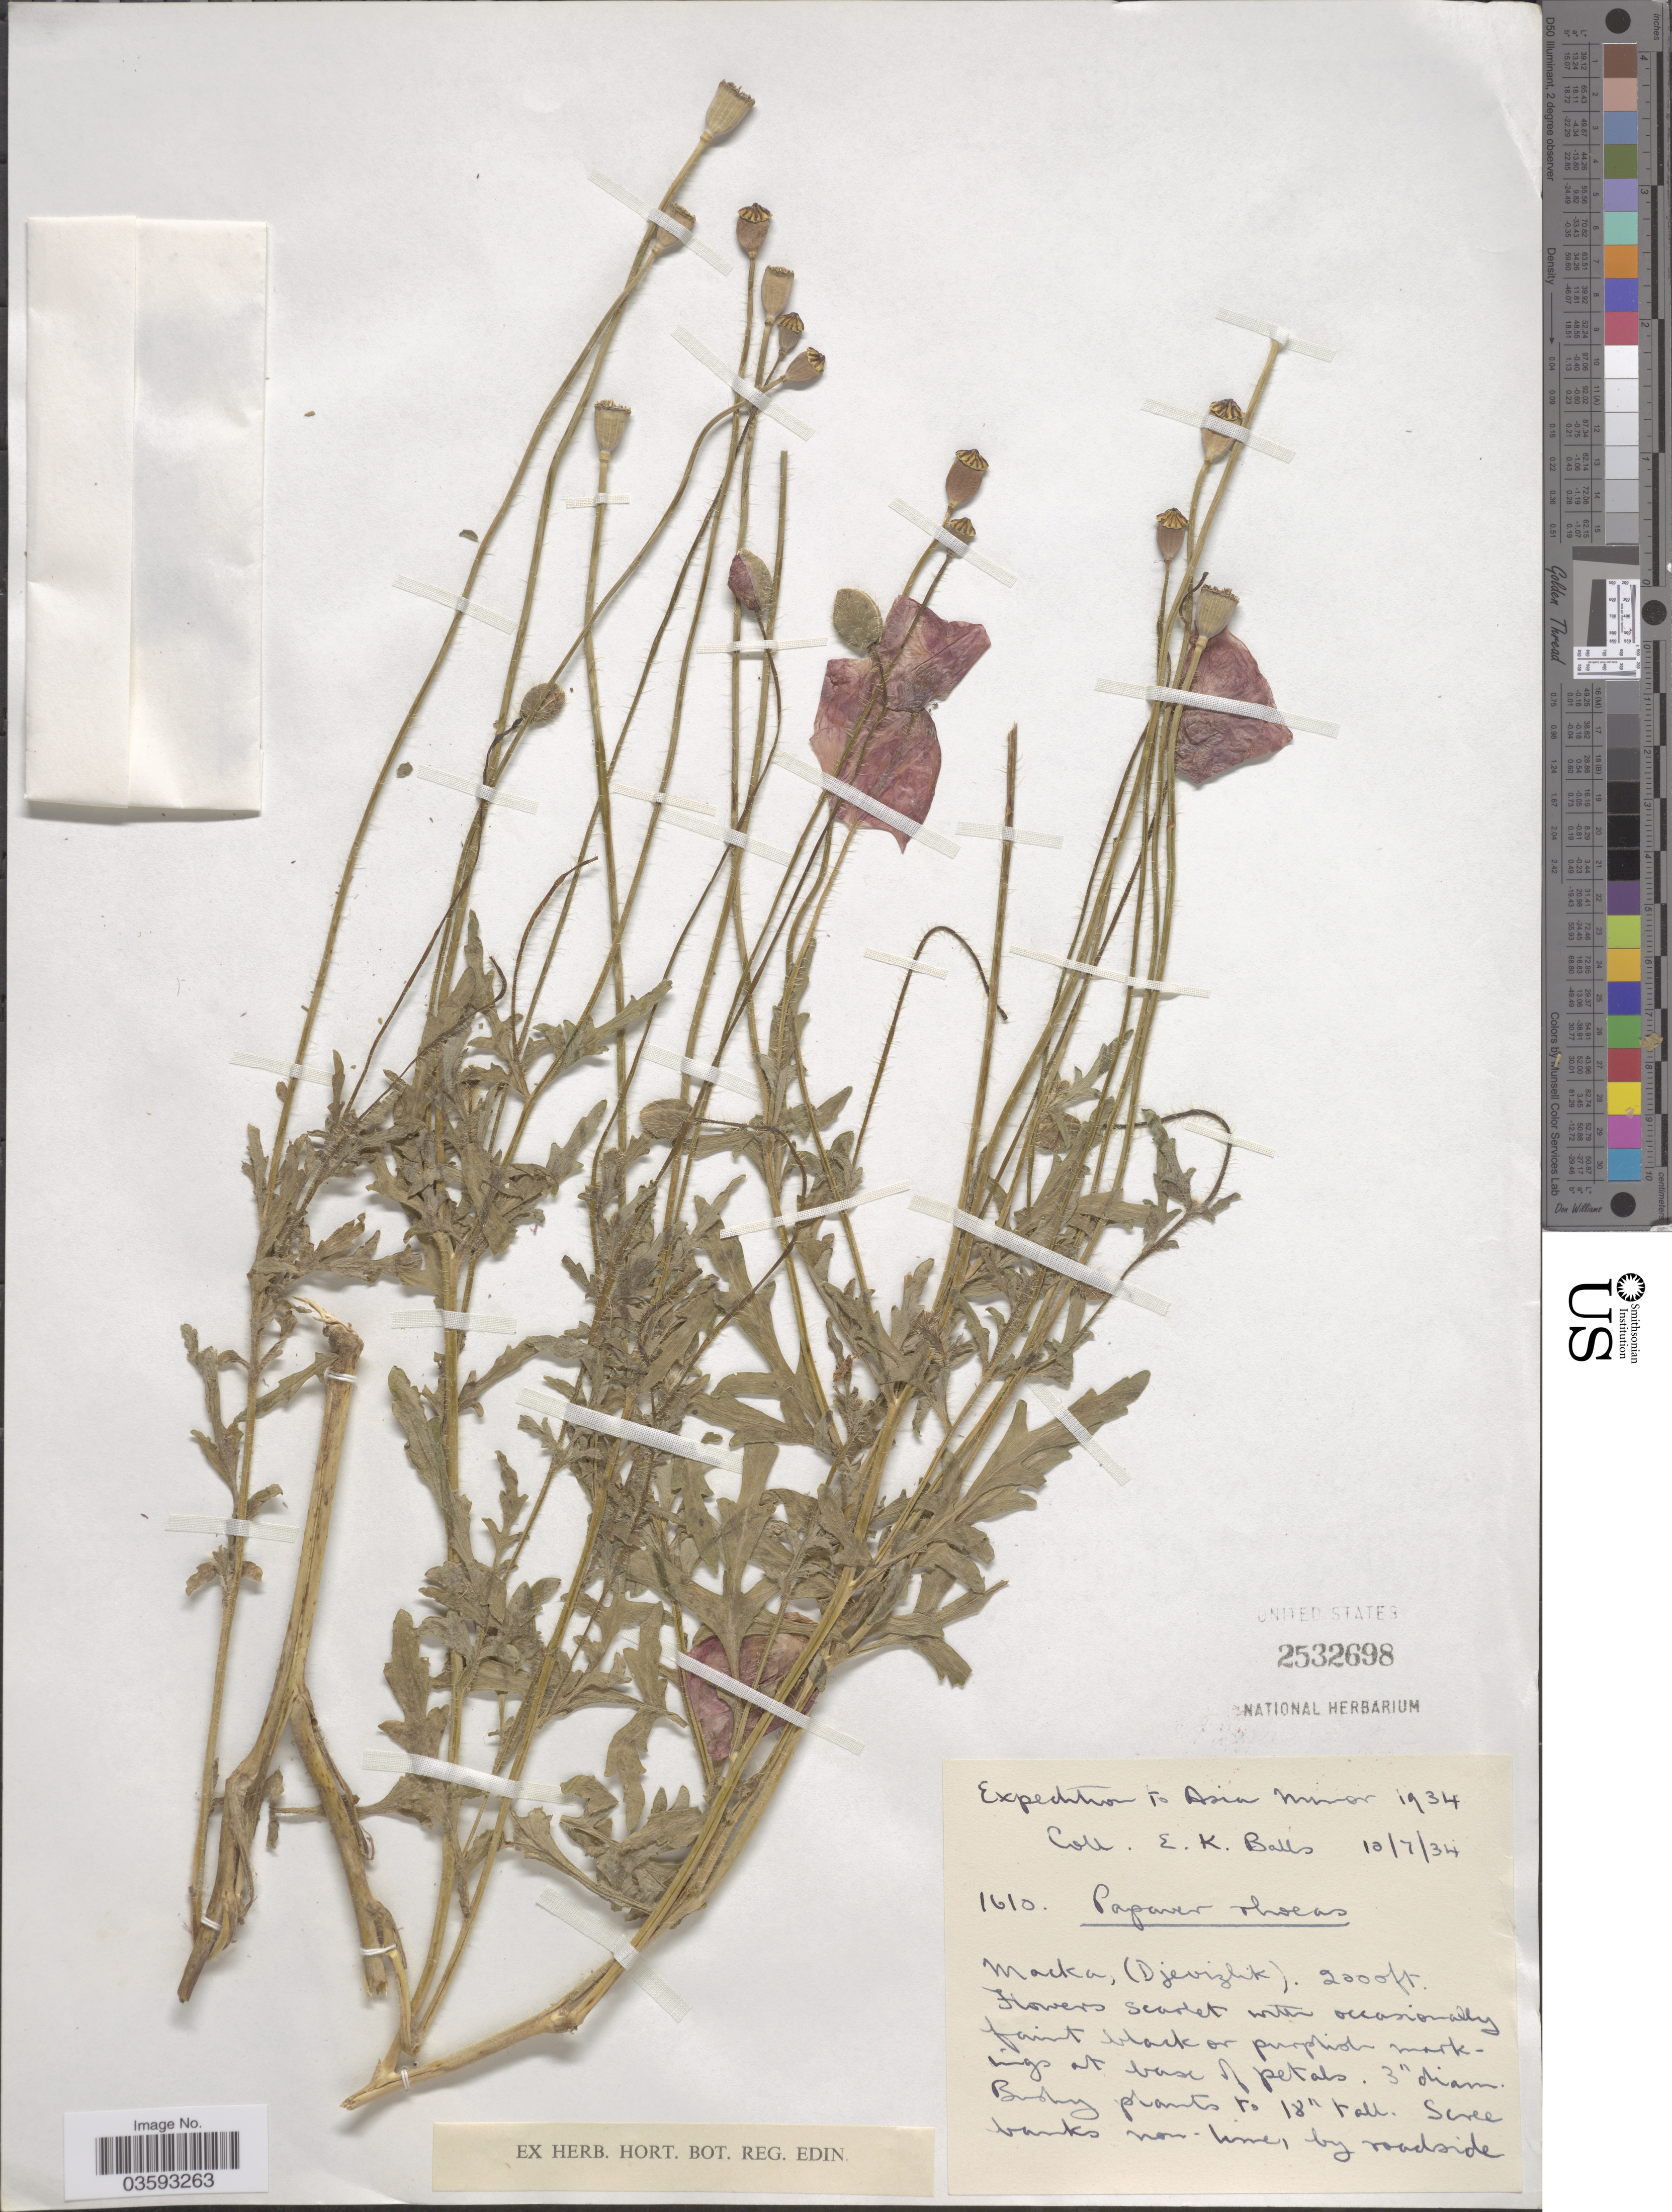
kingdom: Plantae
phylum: Tracheophyta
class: Magnoliopsida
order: Ranunculales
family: Papaveraceae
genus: Papaver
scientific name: Papaver rhoeas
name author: L.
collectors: E. K. Balls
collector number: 1610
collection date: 1934-07-10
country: Turkey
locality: Asia Minor. Macka, (Djevizlik).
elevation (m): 610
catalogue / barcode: US 2532698